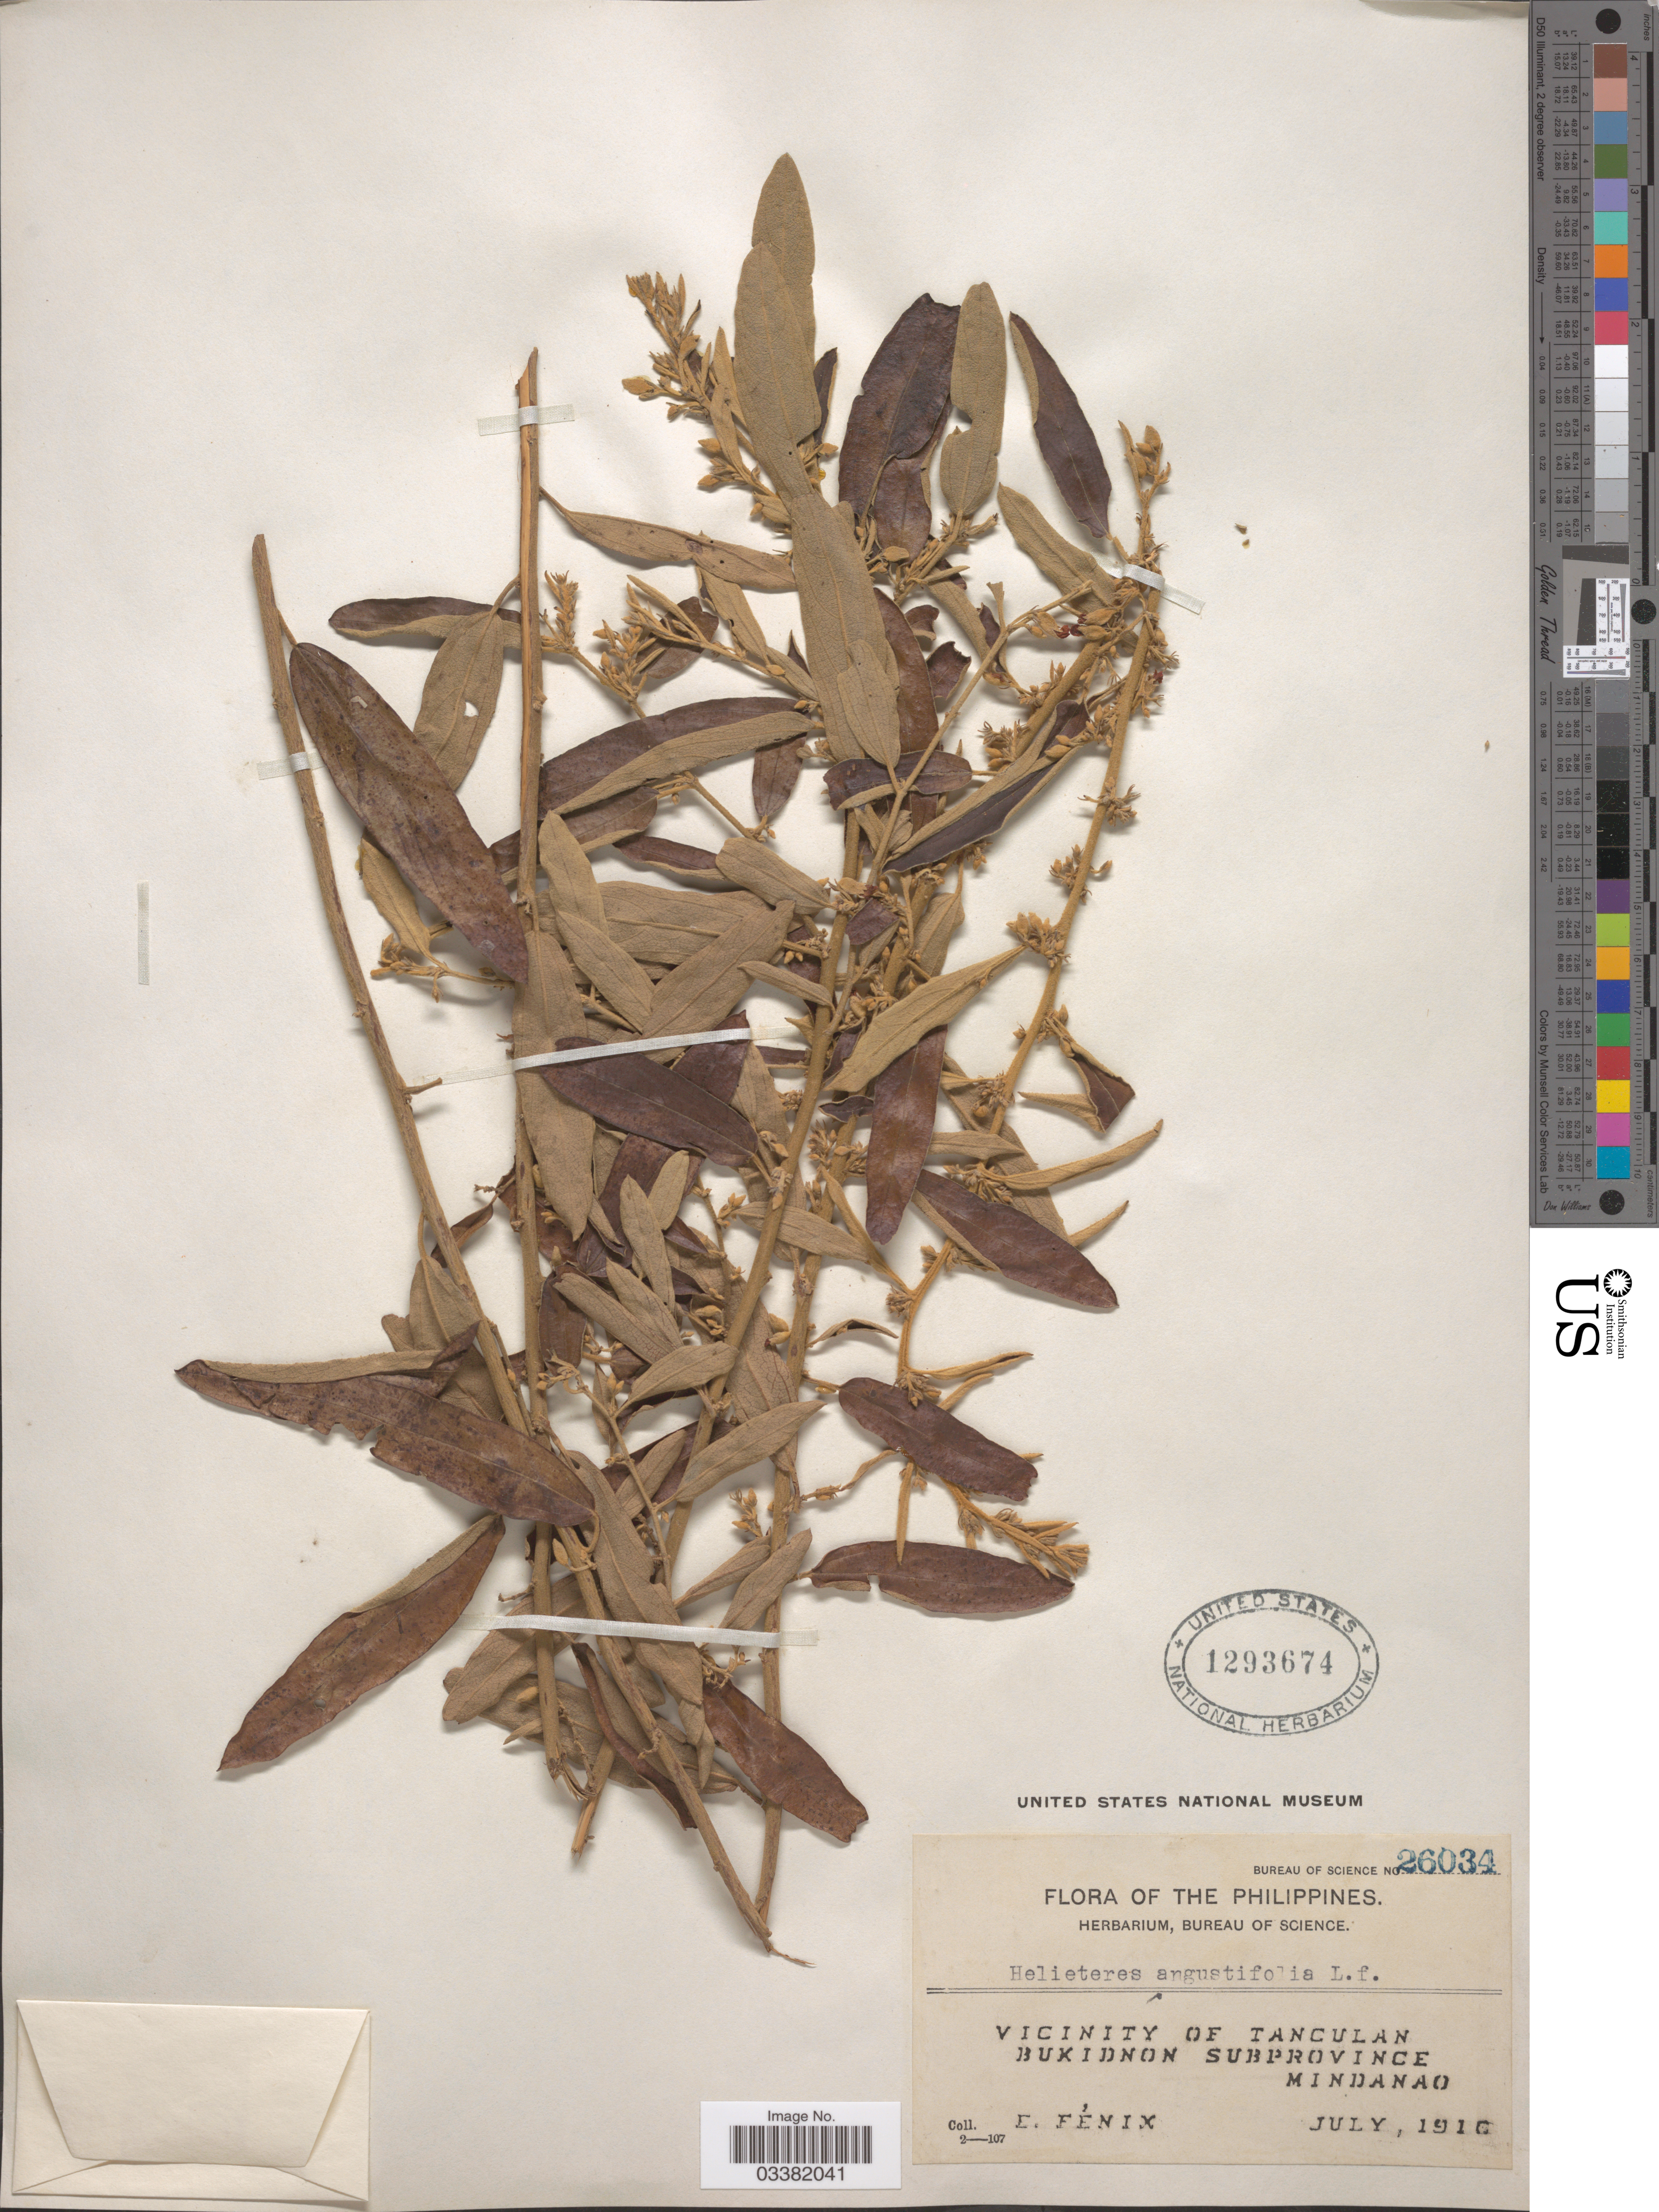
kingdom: Plantae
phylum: Tracheophyta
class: Magnoliopsida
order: Malvales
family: Malvaceae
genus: Helicteres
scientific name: Helicteres angustifolia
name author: L.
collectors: E. Fénix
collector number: Bureau of Science 26034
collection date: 1916-07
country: Philippines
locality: Vicinity of Tanculan. Bukidnon Subprovince. Mindanao.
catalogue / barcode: US 1293674